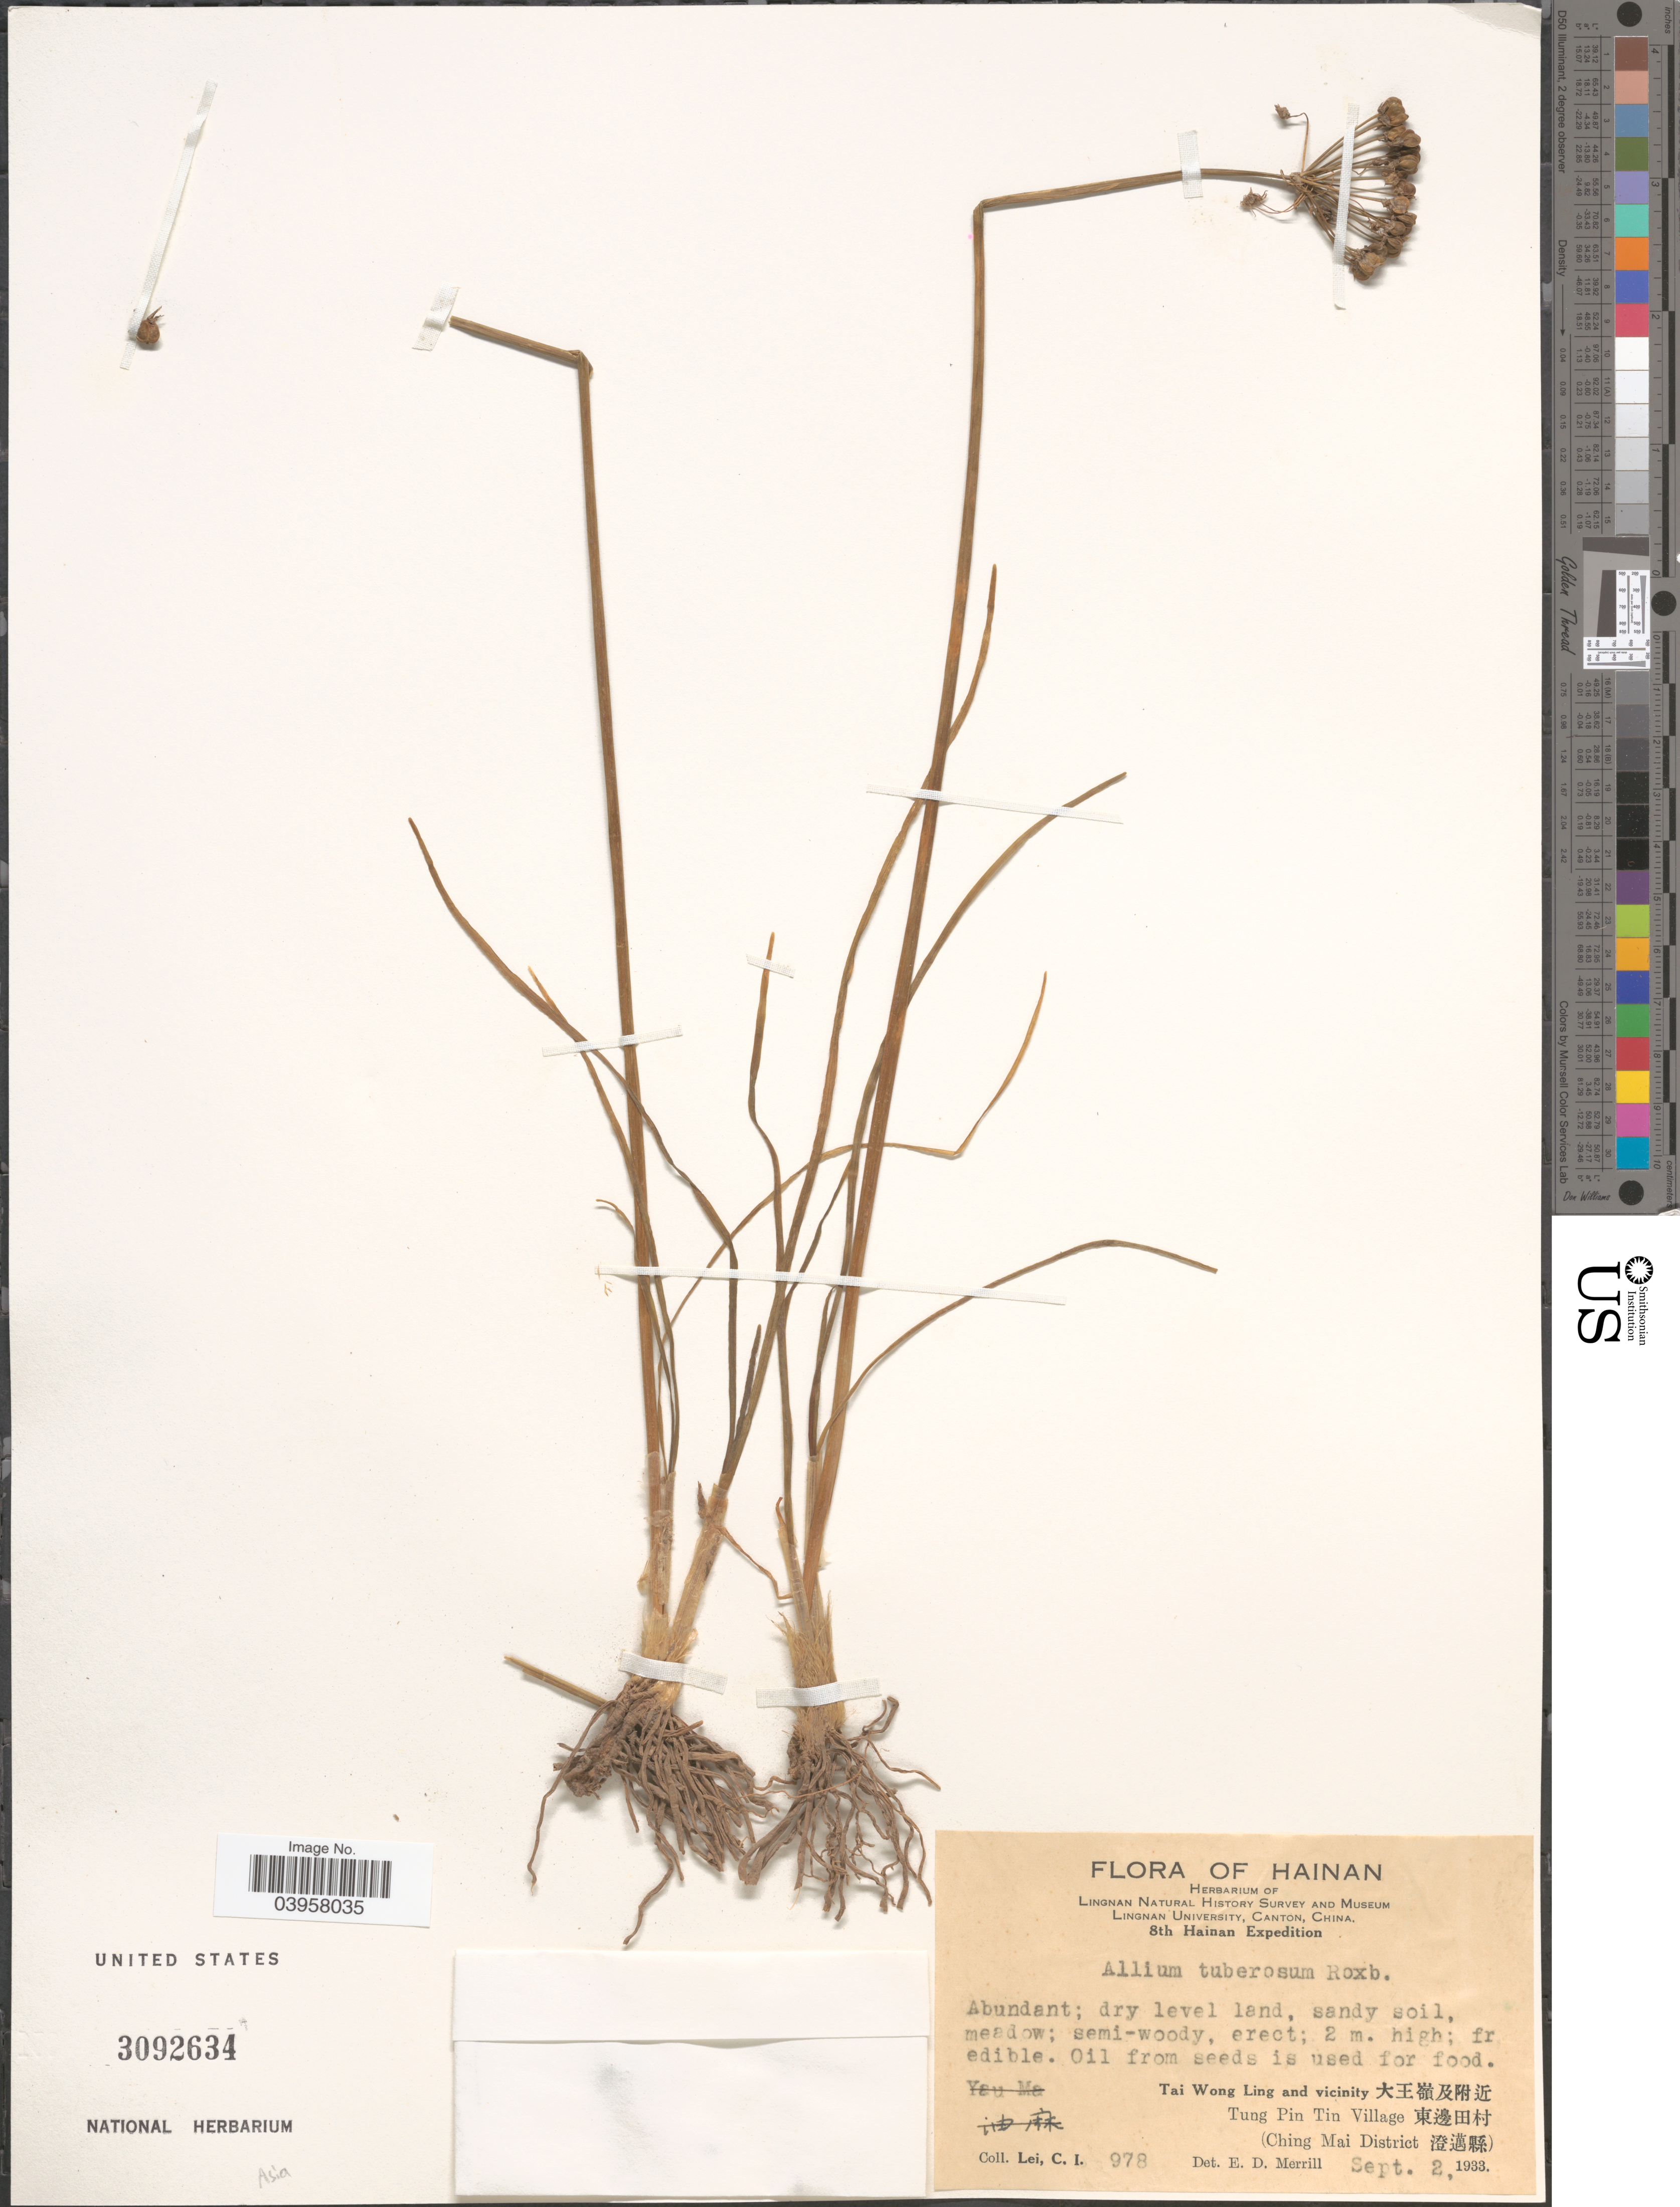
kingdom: Plantae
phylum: Tracheophyta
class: Liliopsida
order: Asparagales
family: Amaryllidaceae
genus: Allium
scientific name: Allium tuberosum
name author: Röttler ex Spreng.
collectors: C. I. Lei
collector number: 978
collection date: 1933-09-02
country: China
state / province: Hainan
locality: Tai Wong Ling and vicinity. Tung Pin Tin Village. (Ching Mai District.)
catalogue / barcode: US 3092634